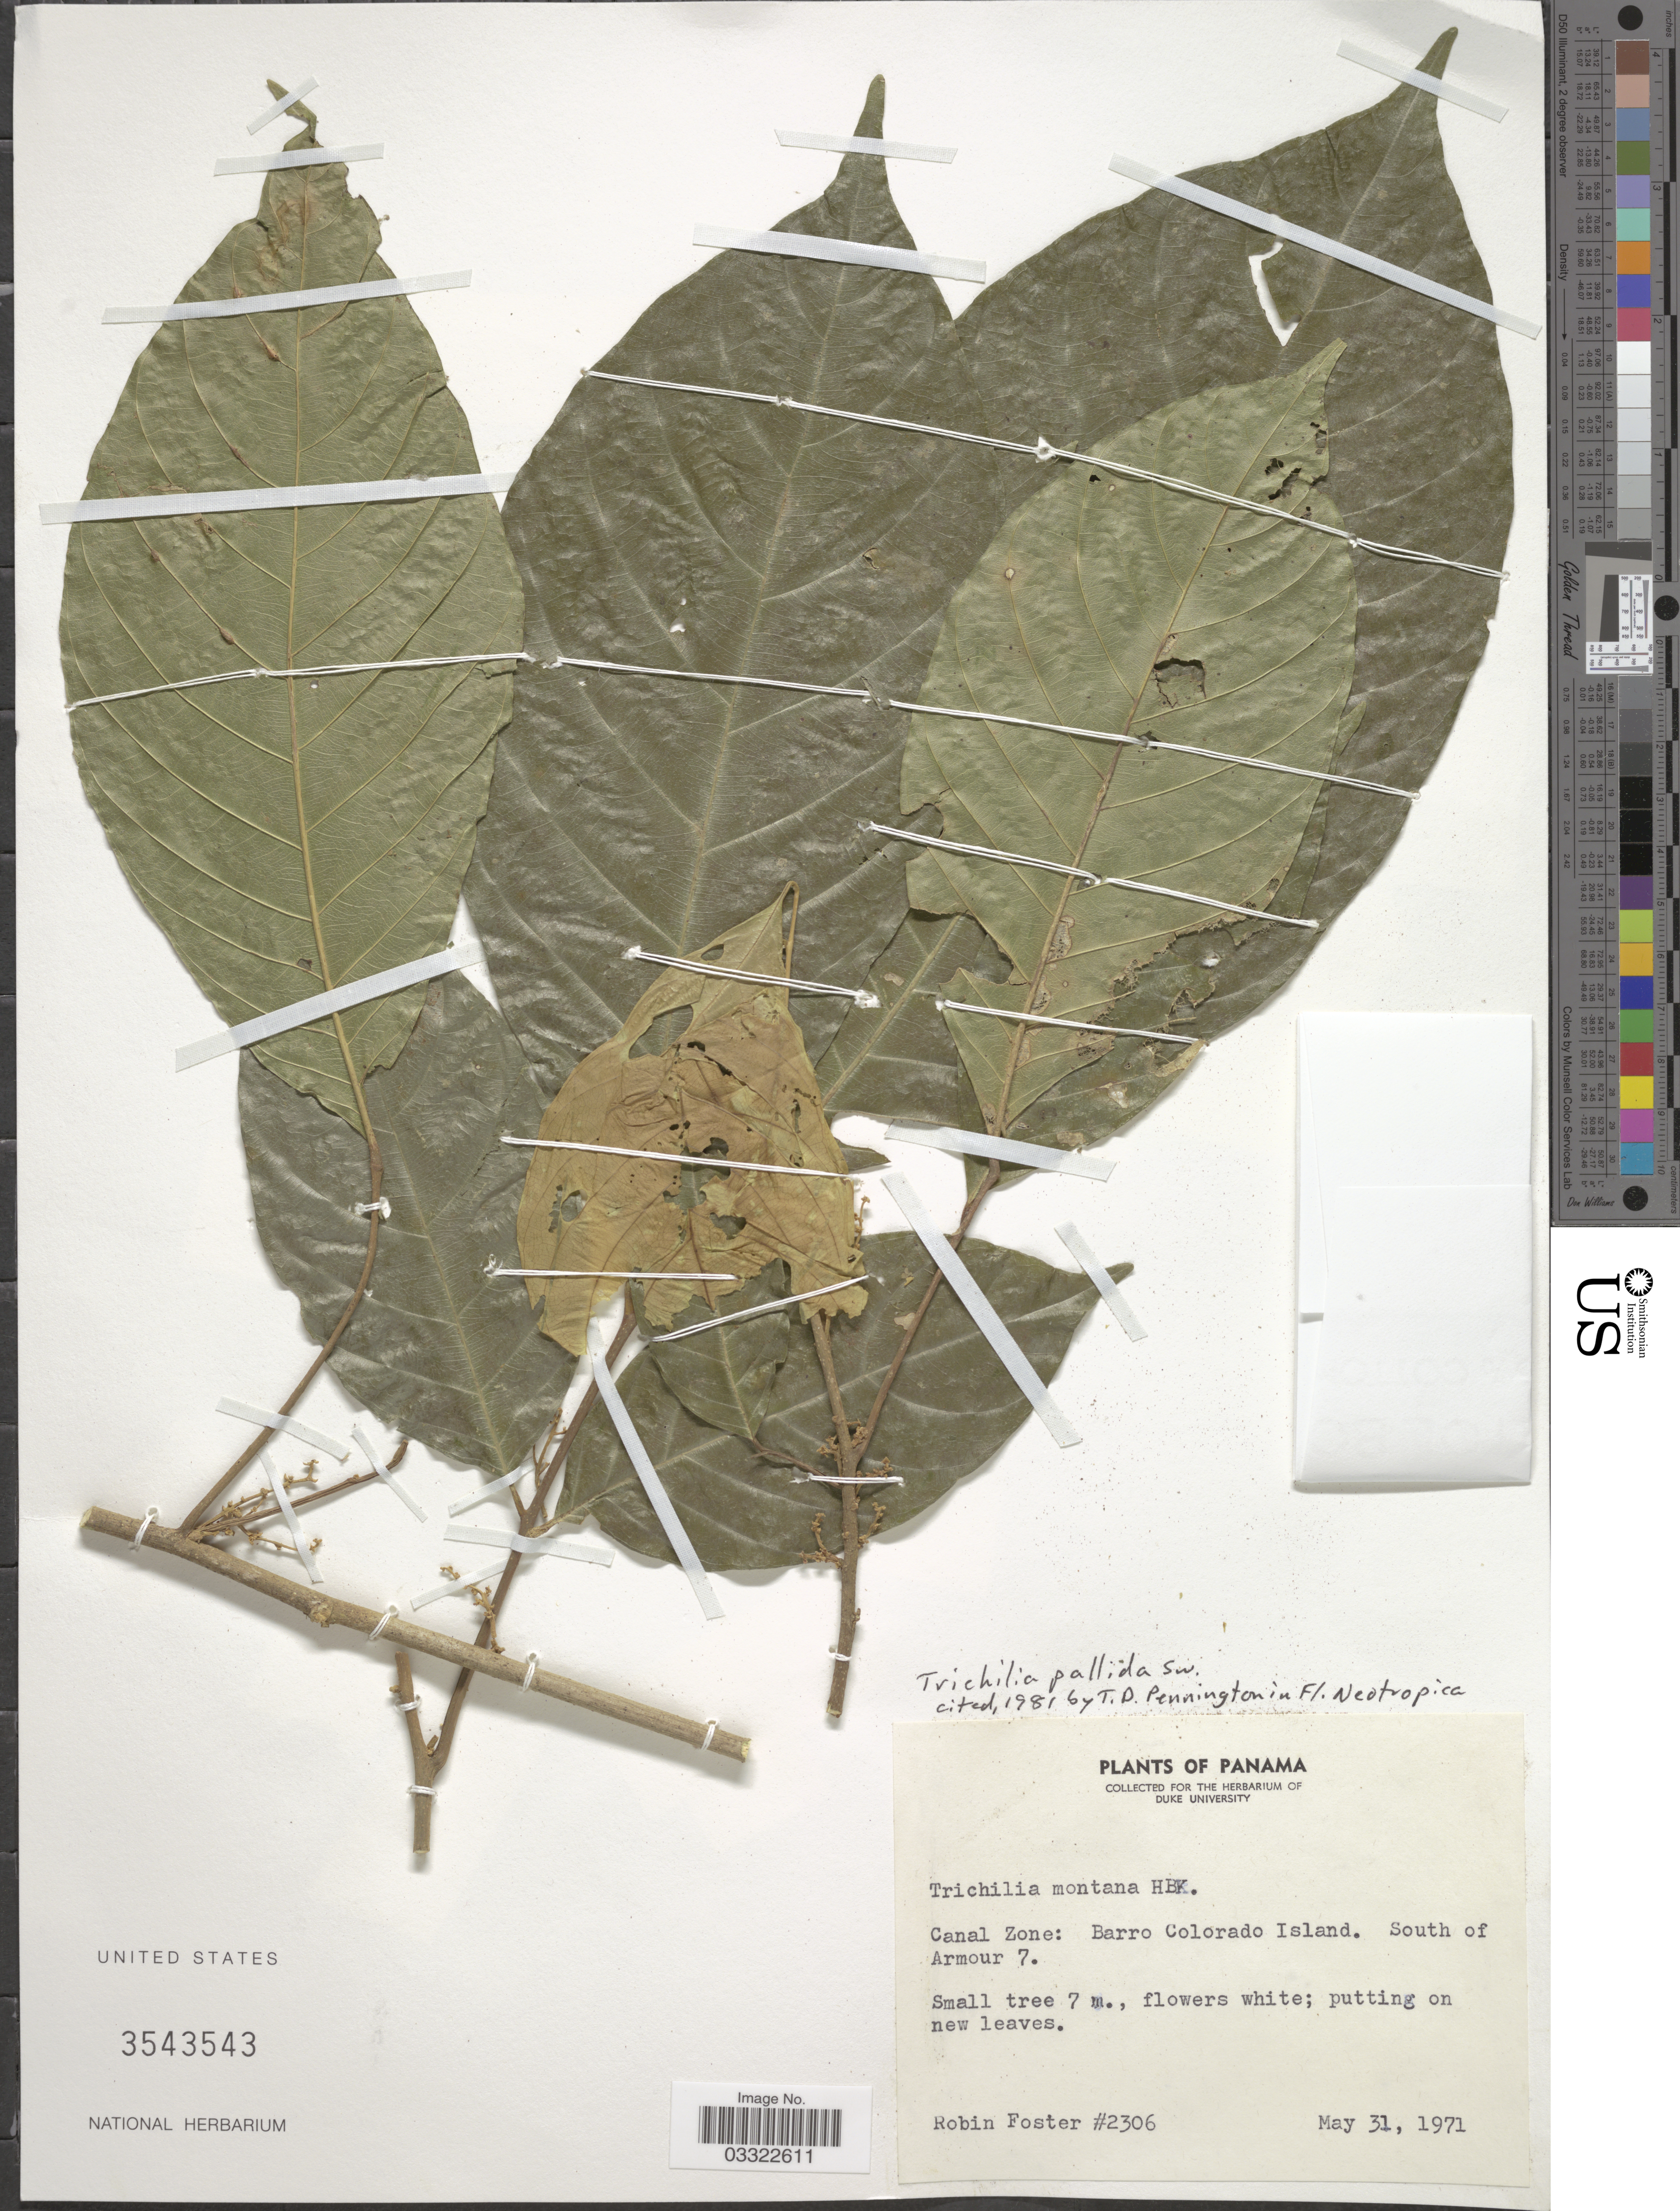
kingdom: Plantae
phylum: Tracheophyta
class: Magnoliopsida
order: Sapindales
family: Meliaceae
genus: Trichilia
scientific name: Trichilia pallida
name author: Sw.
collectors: R. B. Foster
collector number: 2306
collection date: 1971-05-31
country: Panama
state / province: Panamá Oeste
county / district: Canal Zone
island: Barro Colorado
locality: Canal Zone: Barro Colorado Island. South of Armour 7.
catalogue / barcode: US 3543543